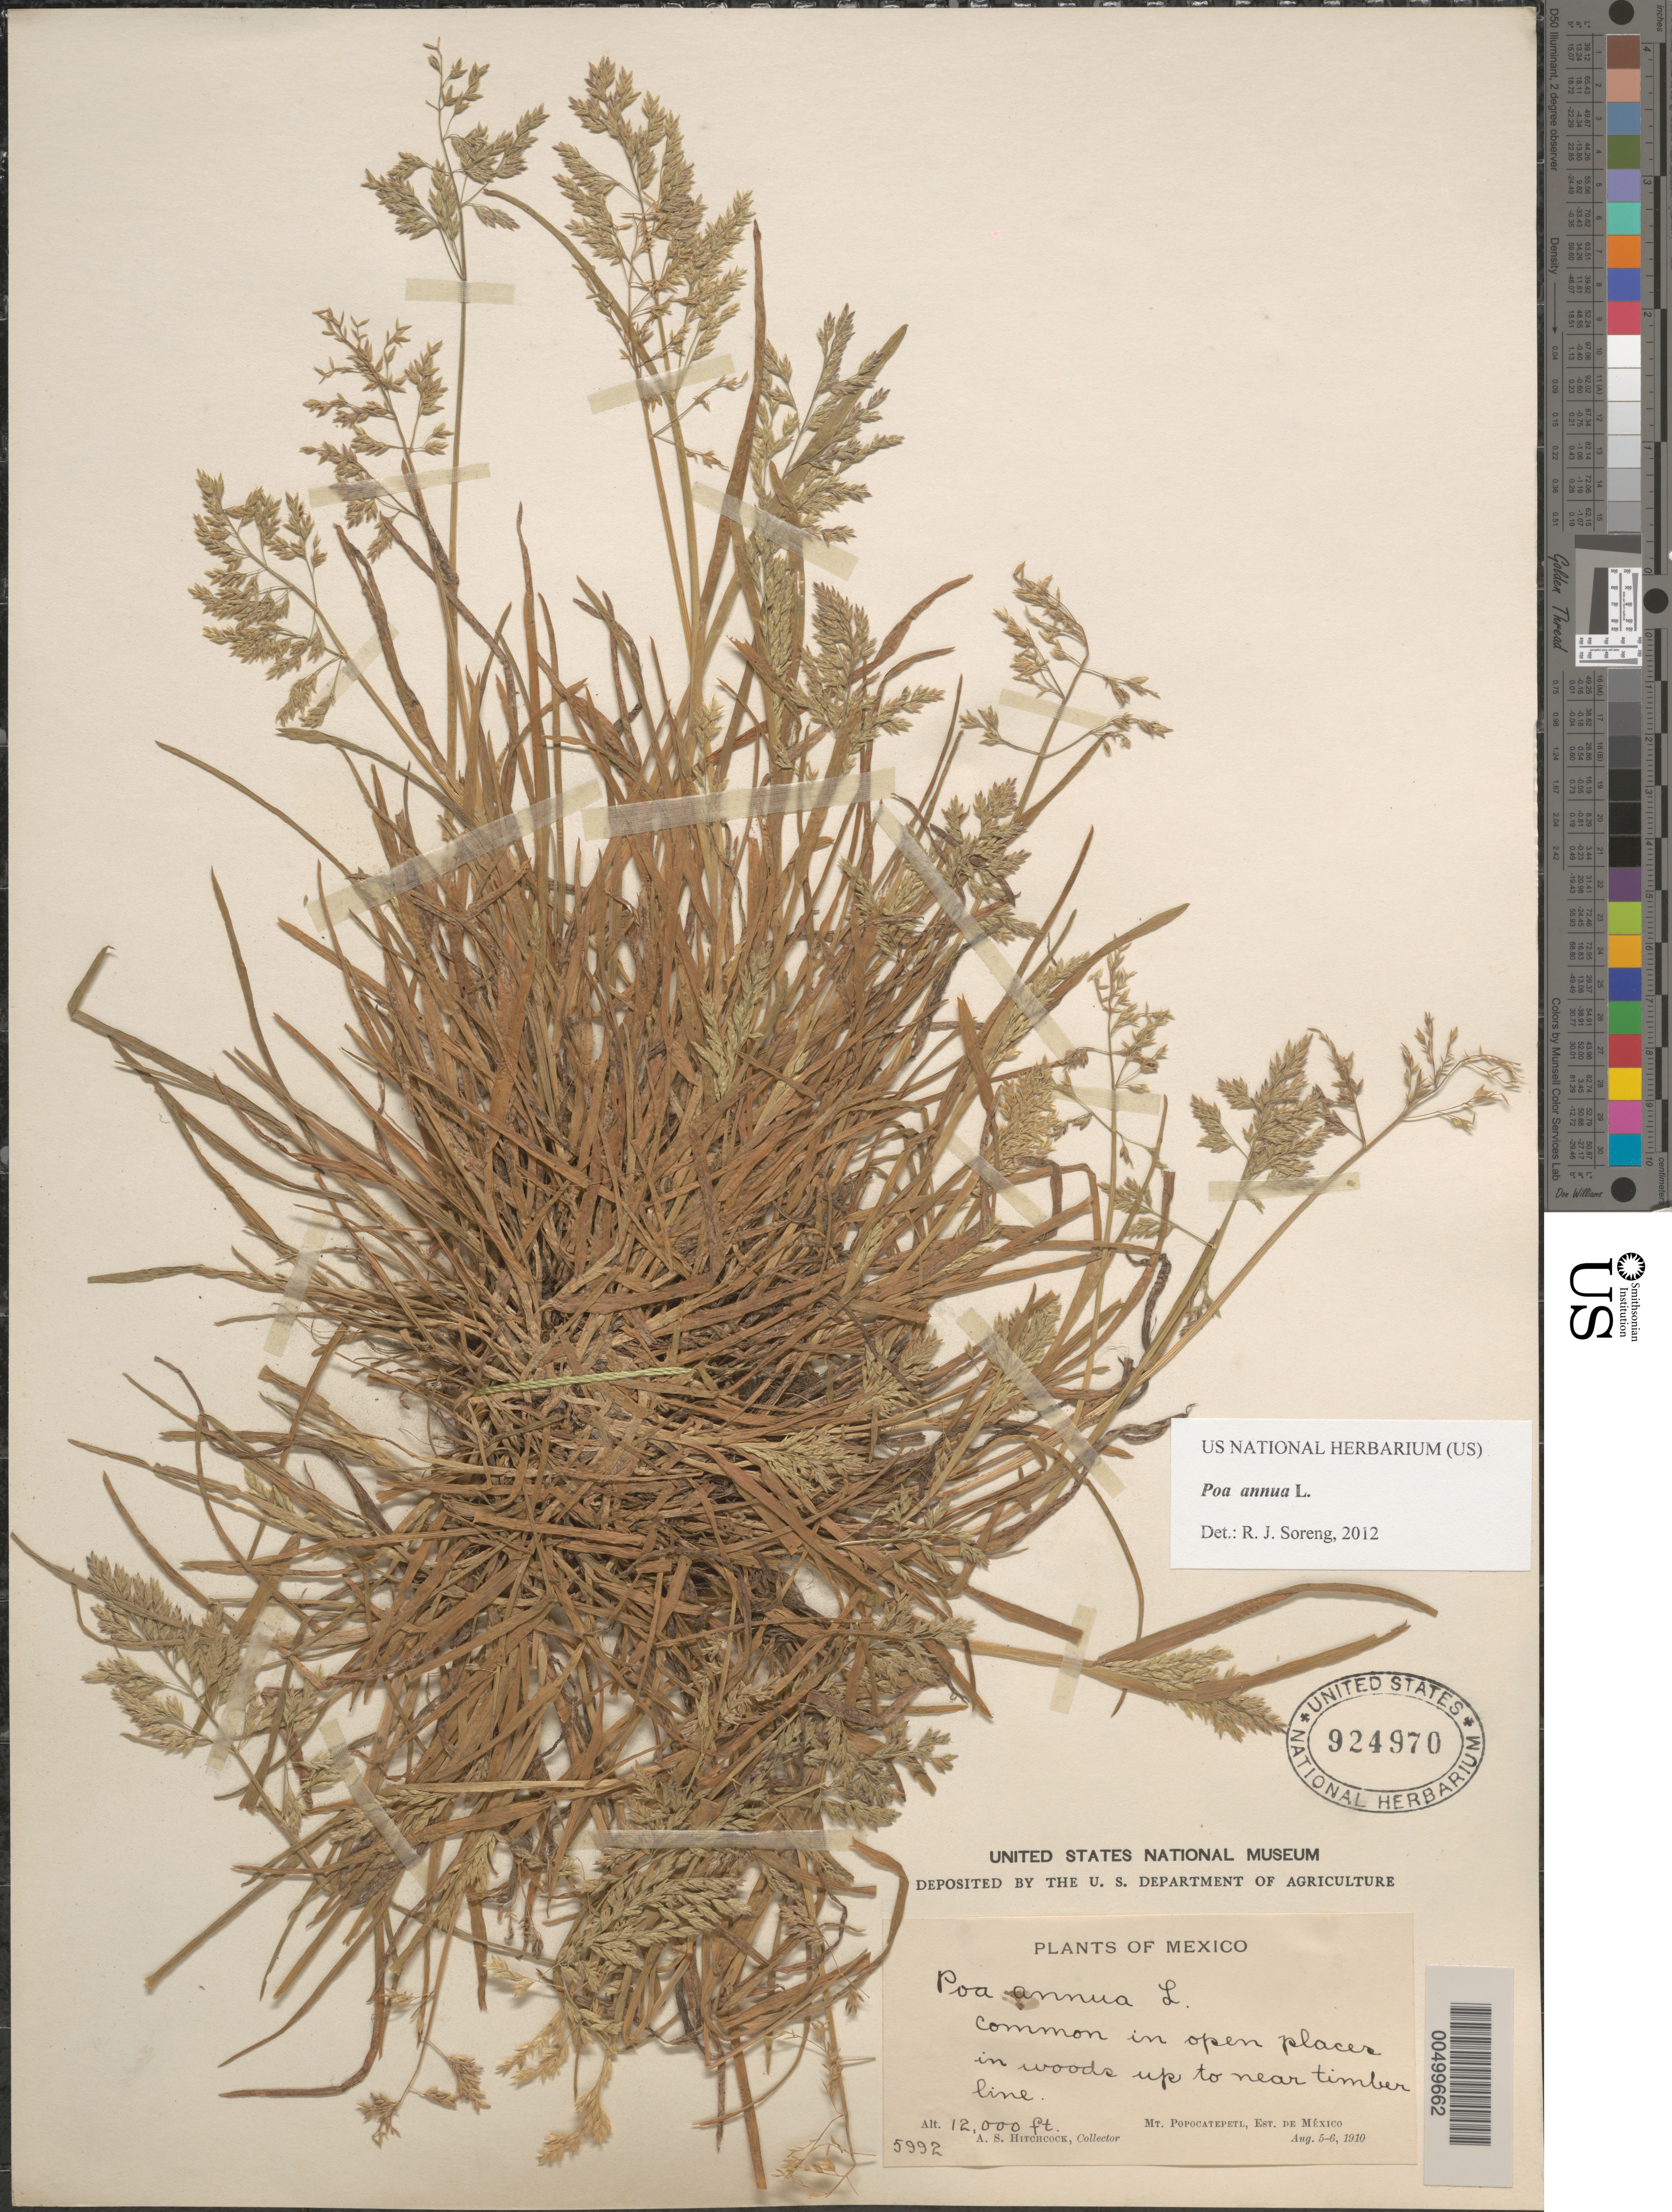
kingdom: Plantae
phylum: Tracheophyta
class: Liliopsida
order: Poales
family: Poaceae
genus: Poa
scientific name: Poa annua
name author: L.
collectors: A. S. Hitchcock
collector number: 5992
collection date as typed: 5 Aug 1910 to 6 Aug 1910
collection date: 1910-08-05/1910-08-06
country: Mexico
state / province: México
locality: Mt. Popocatepetl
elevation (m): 3658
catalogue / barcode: US 924970